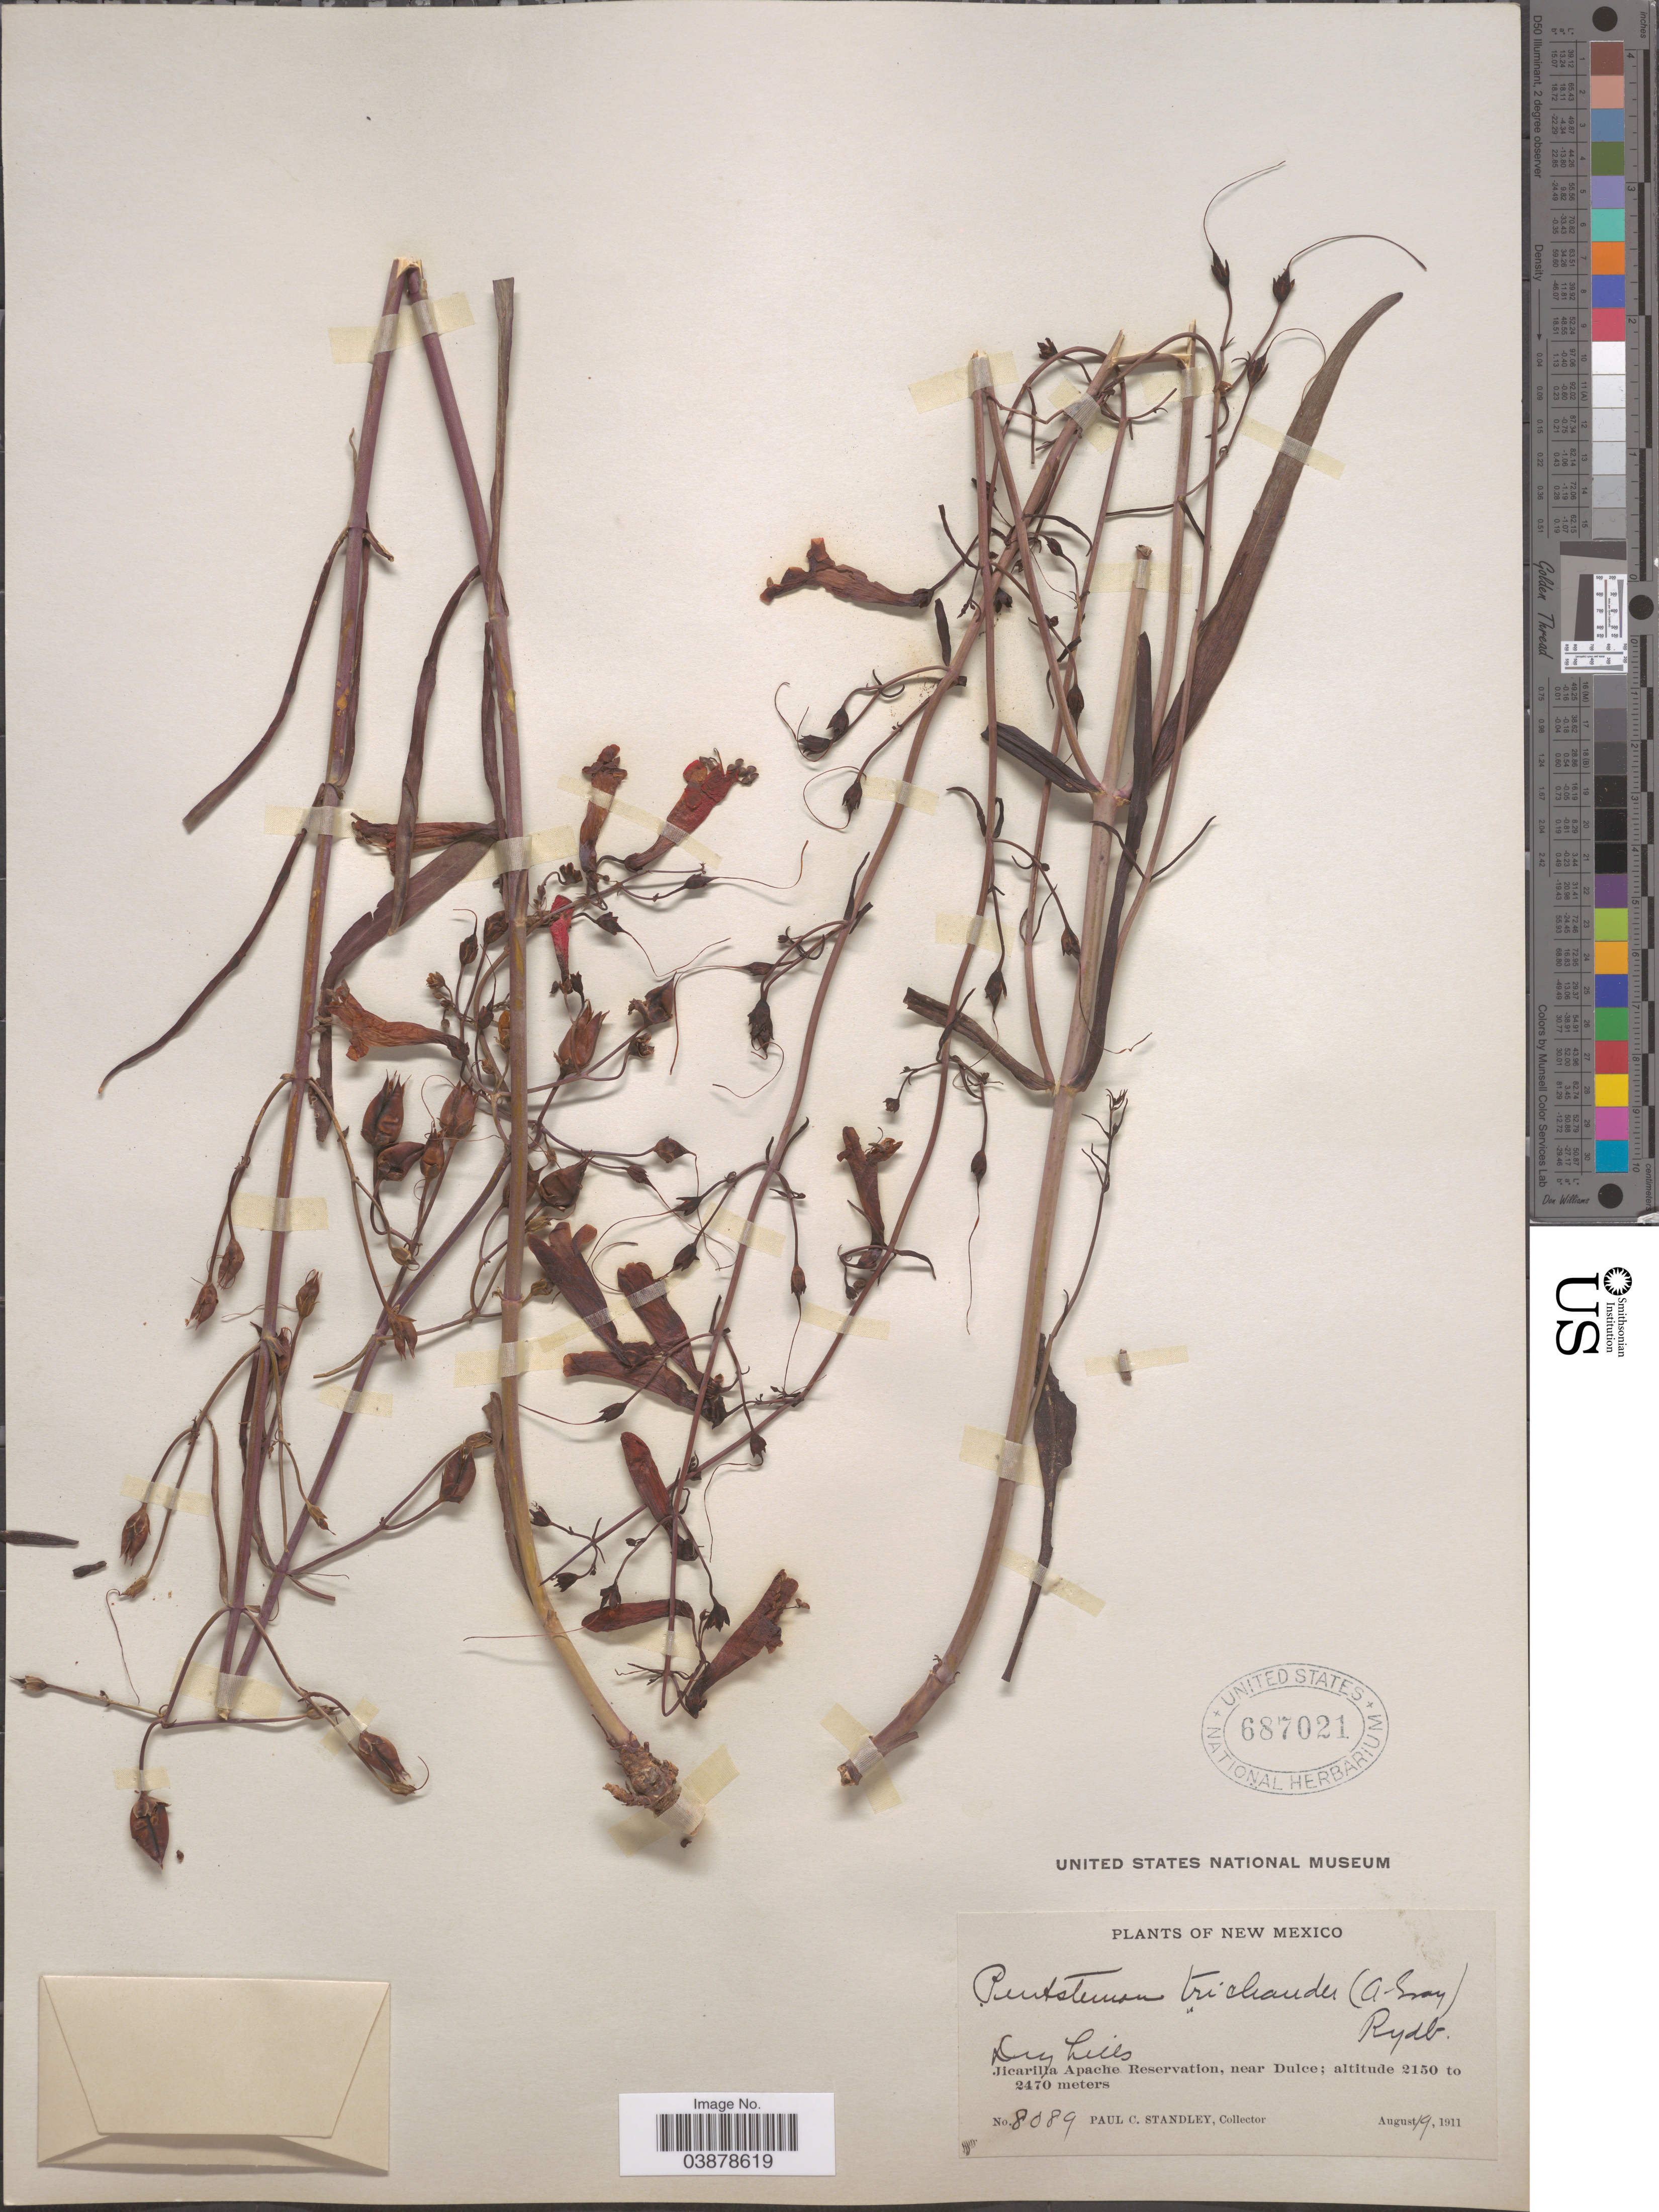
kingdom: Plantae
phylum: Tracheophyta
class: Magnoliopsida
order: Lamiales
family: Plantaginaceae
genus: Penstemon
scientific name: Penstemon trichander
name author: (A. Gray) Rydb.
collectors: P. C. Standley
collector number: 8089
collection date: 1911-08-19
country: United States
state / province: New Mexico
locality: Dry hills. Jicarilla Apache Reservation, near Dulce.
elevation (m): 2150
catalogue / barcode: US 687021